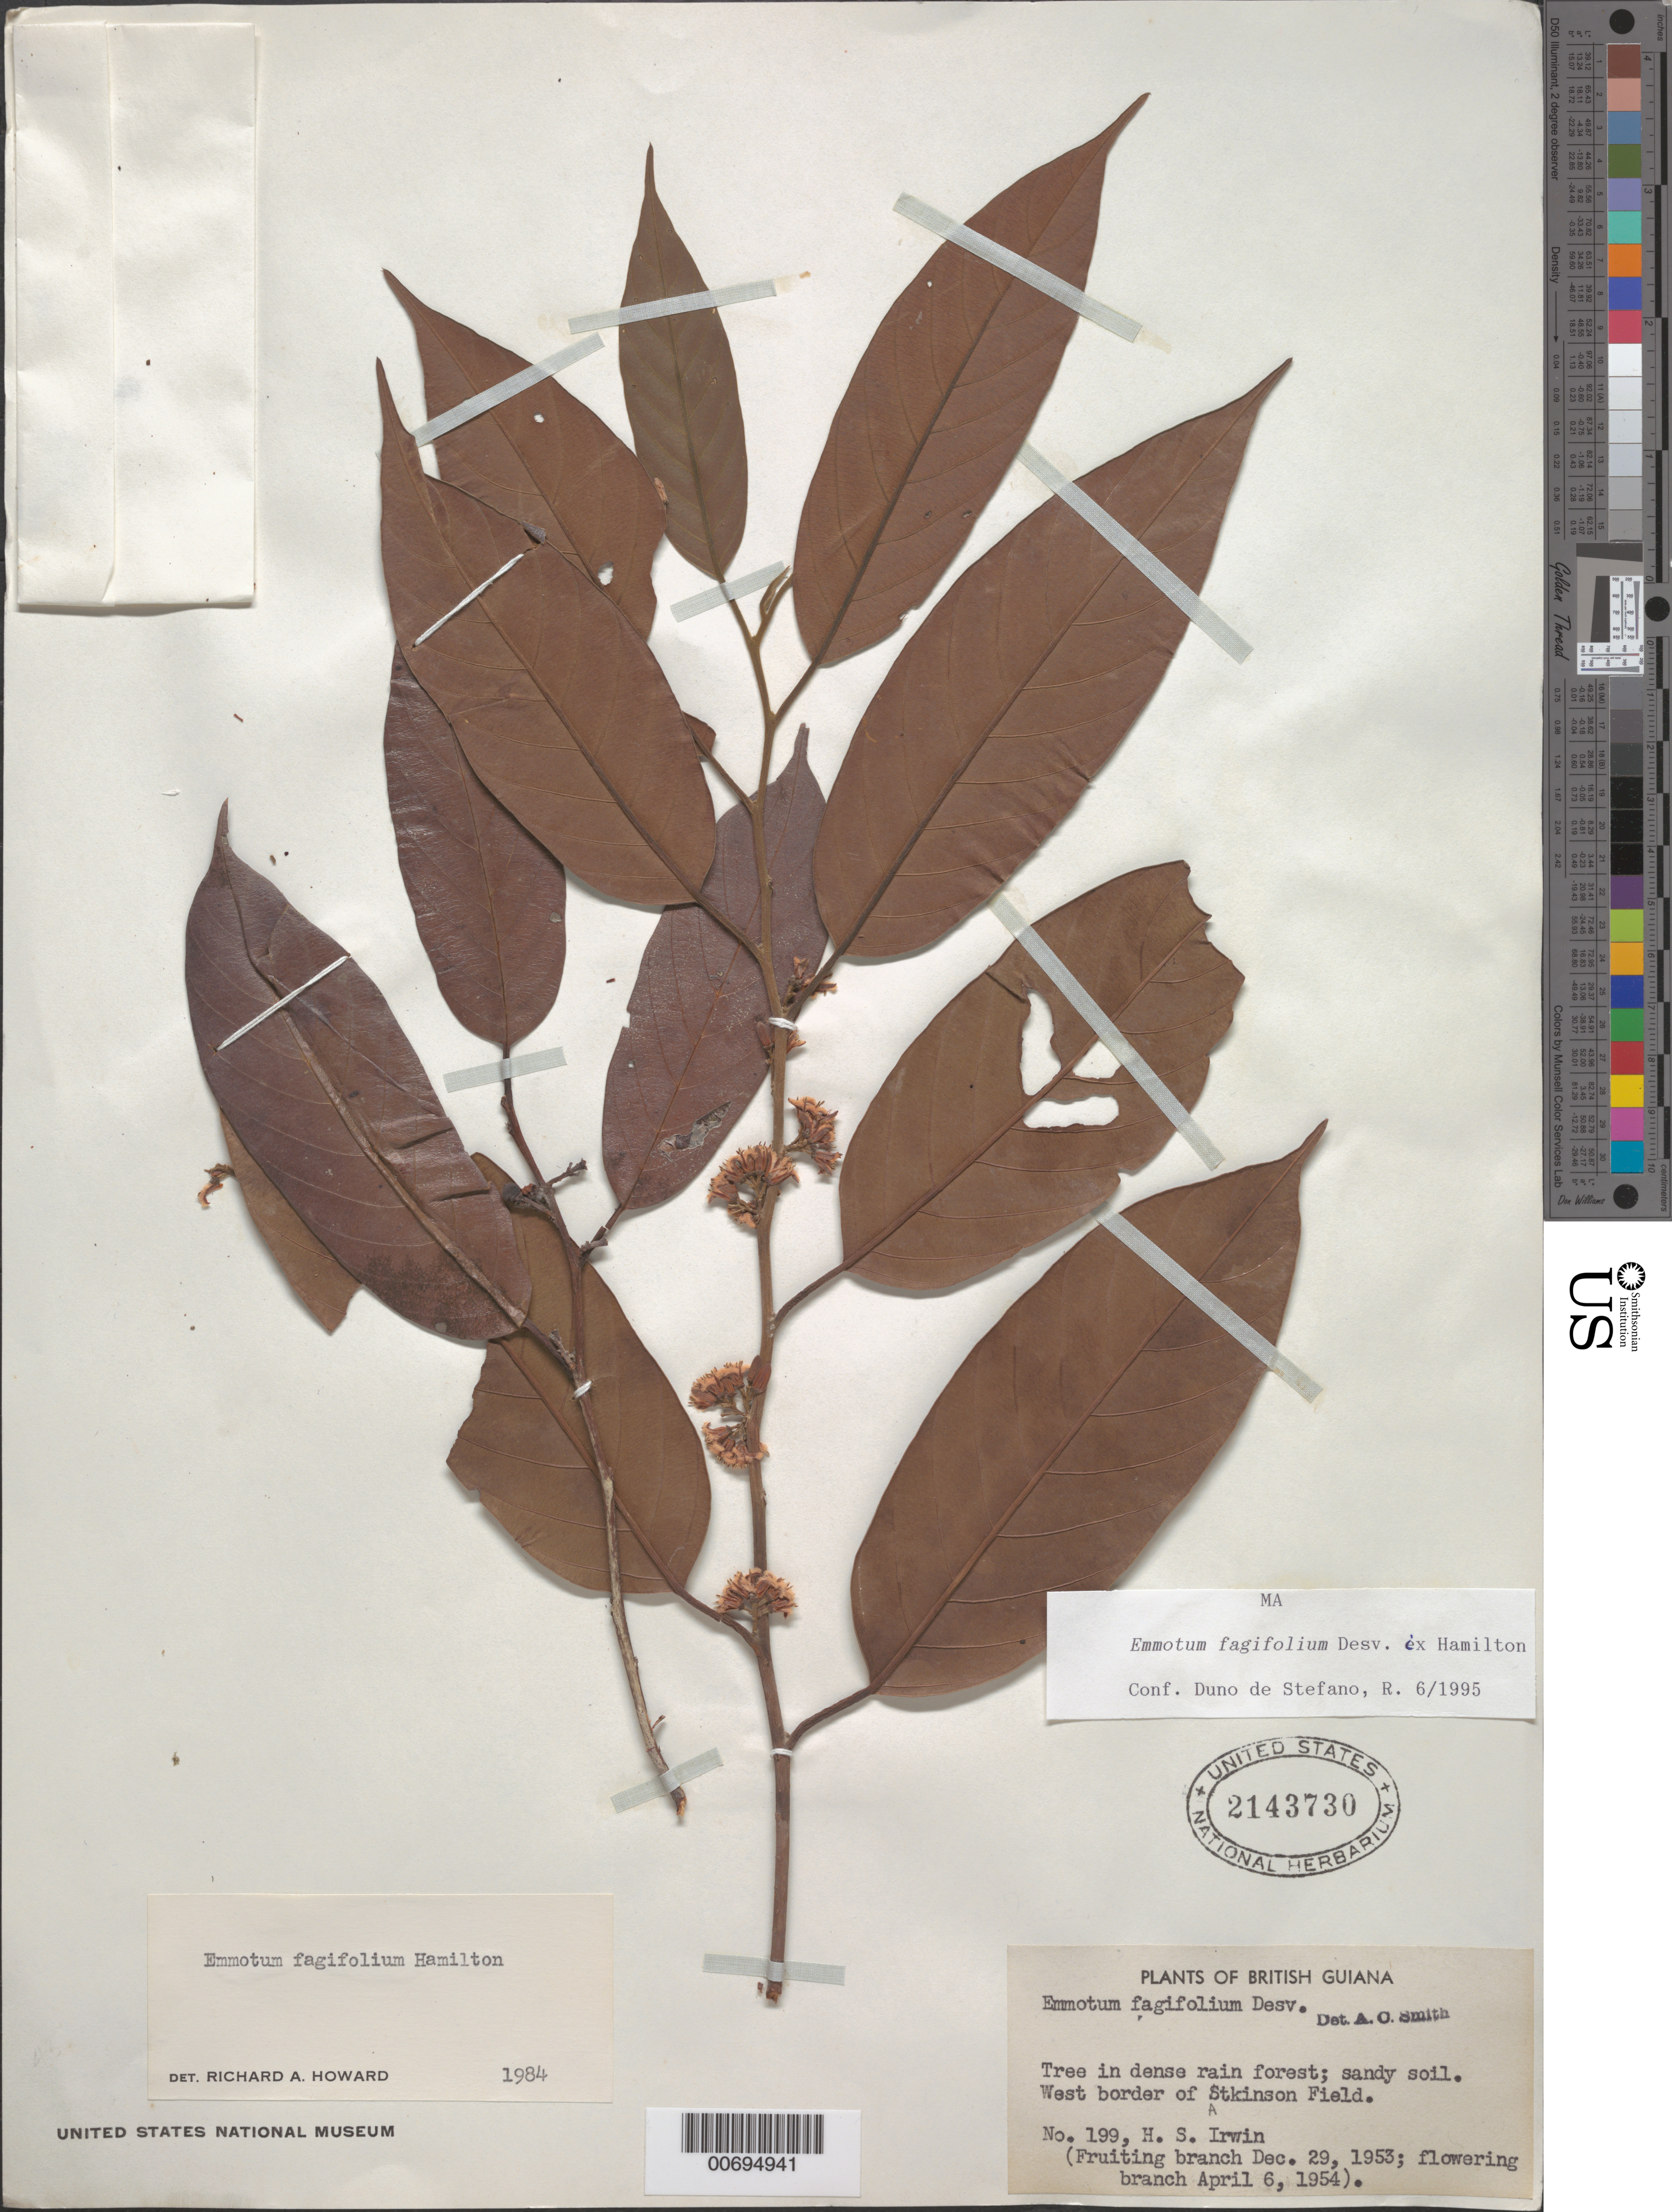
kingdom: Plantae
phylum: Tracheophyta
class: Magnoliopsida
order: Metteniusales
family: Metteniusaceae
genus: Emmotum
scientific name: Emmotum fagifolium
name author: Desv. ex Ham.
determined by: Duno de Stefano, R.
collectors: H. Irwin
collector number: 199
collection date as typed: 6-Apr-54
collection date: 1954-04-06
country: Guyana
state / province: Demerara-Mahaica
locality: Atkinson Field, W border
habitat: Dense rainforest, sandy soil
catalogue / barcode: US 2143730